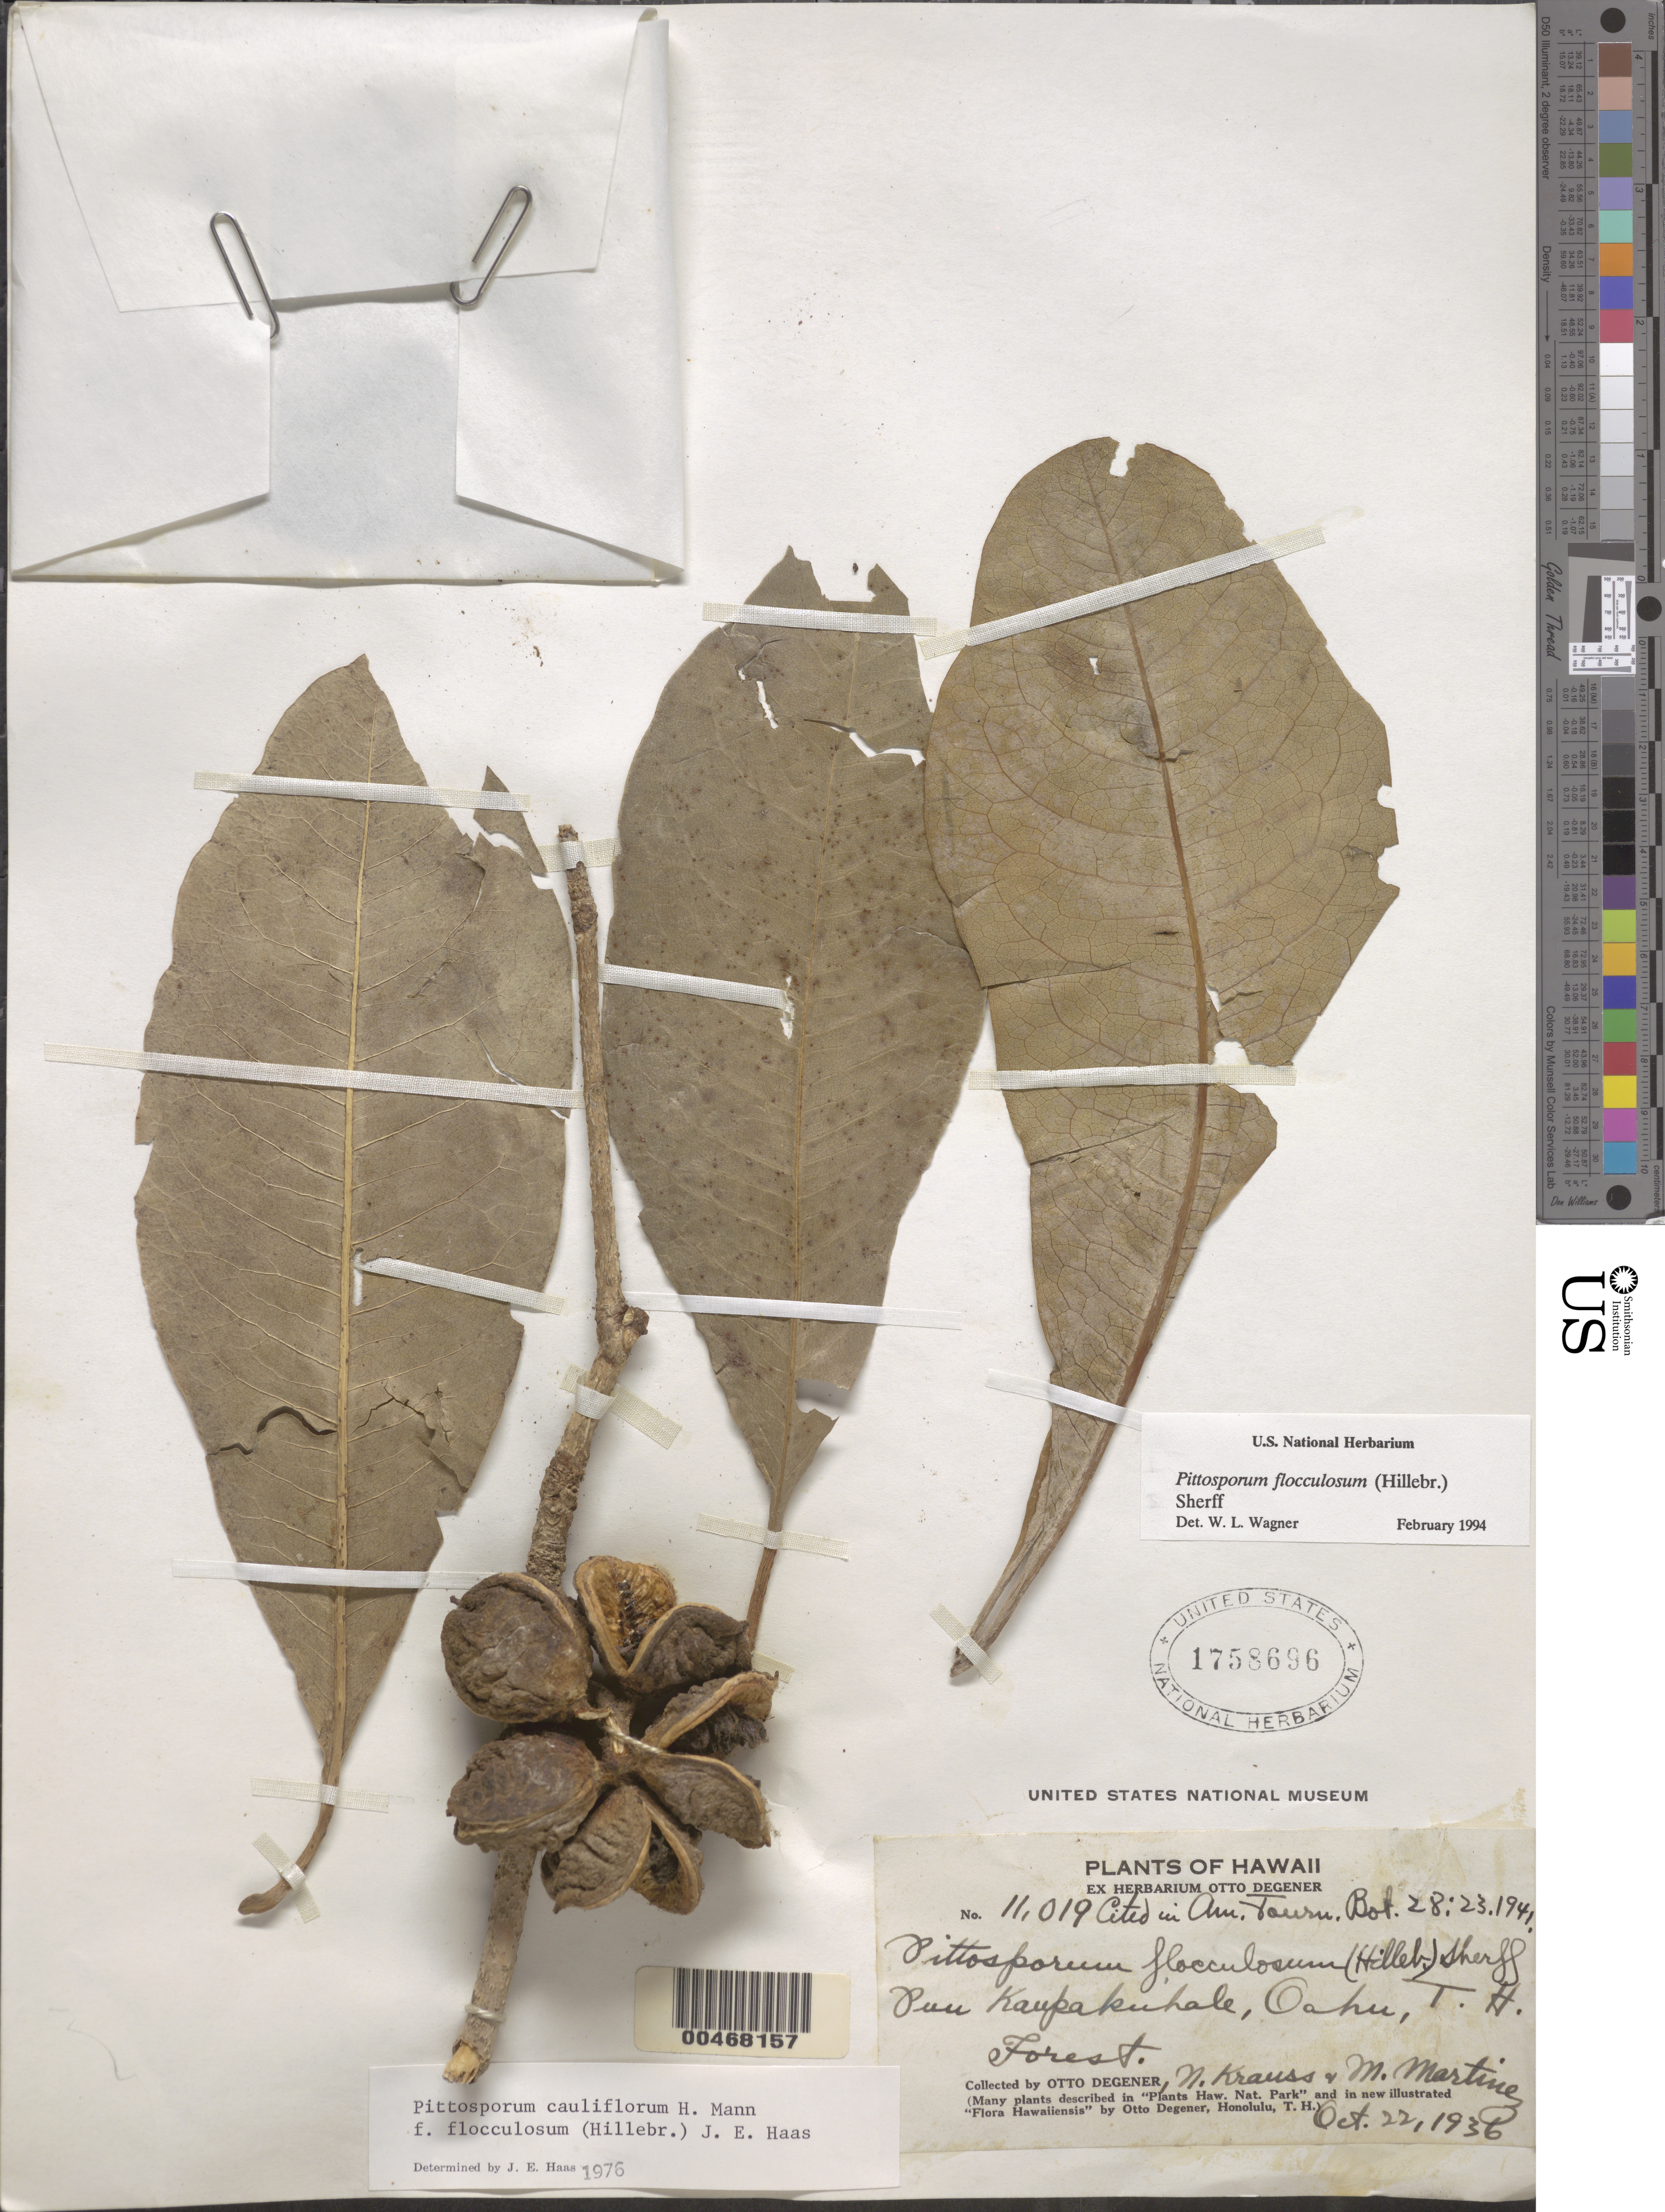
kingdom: Plantae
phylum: Tracheophyta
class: Magnoliopsida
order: Apiales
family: Pittosporaceae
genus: Pittosporum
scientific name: Pittosporum flocculosum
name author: (Hillebr.) Sherff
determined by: Wagner, W. L., (BOT), Smithsonian Institution - National Museum of Natural History (UNITED STATES)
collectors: O. Degener, N. Krauss & M. Martínez M.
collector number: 11019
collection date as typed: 22 Oct 1936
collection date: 1936-10-22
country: United States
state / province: Hawaii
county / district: Honolulu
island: Oahu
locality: Puu Kaupakuhale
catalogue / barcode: US 1758696